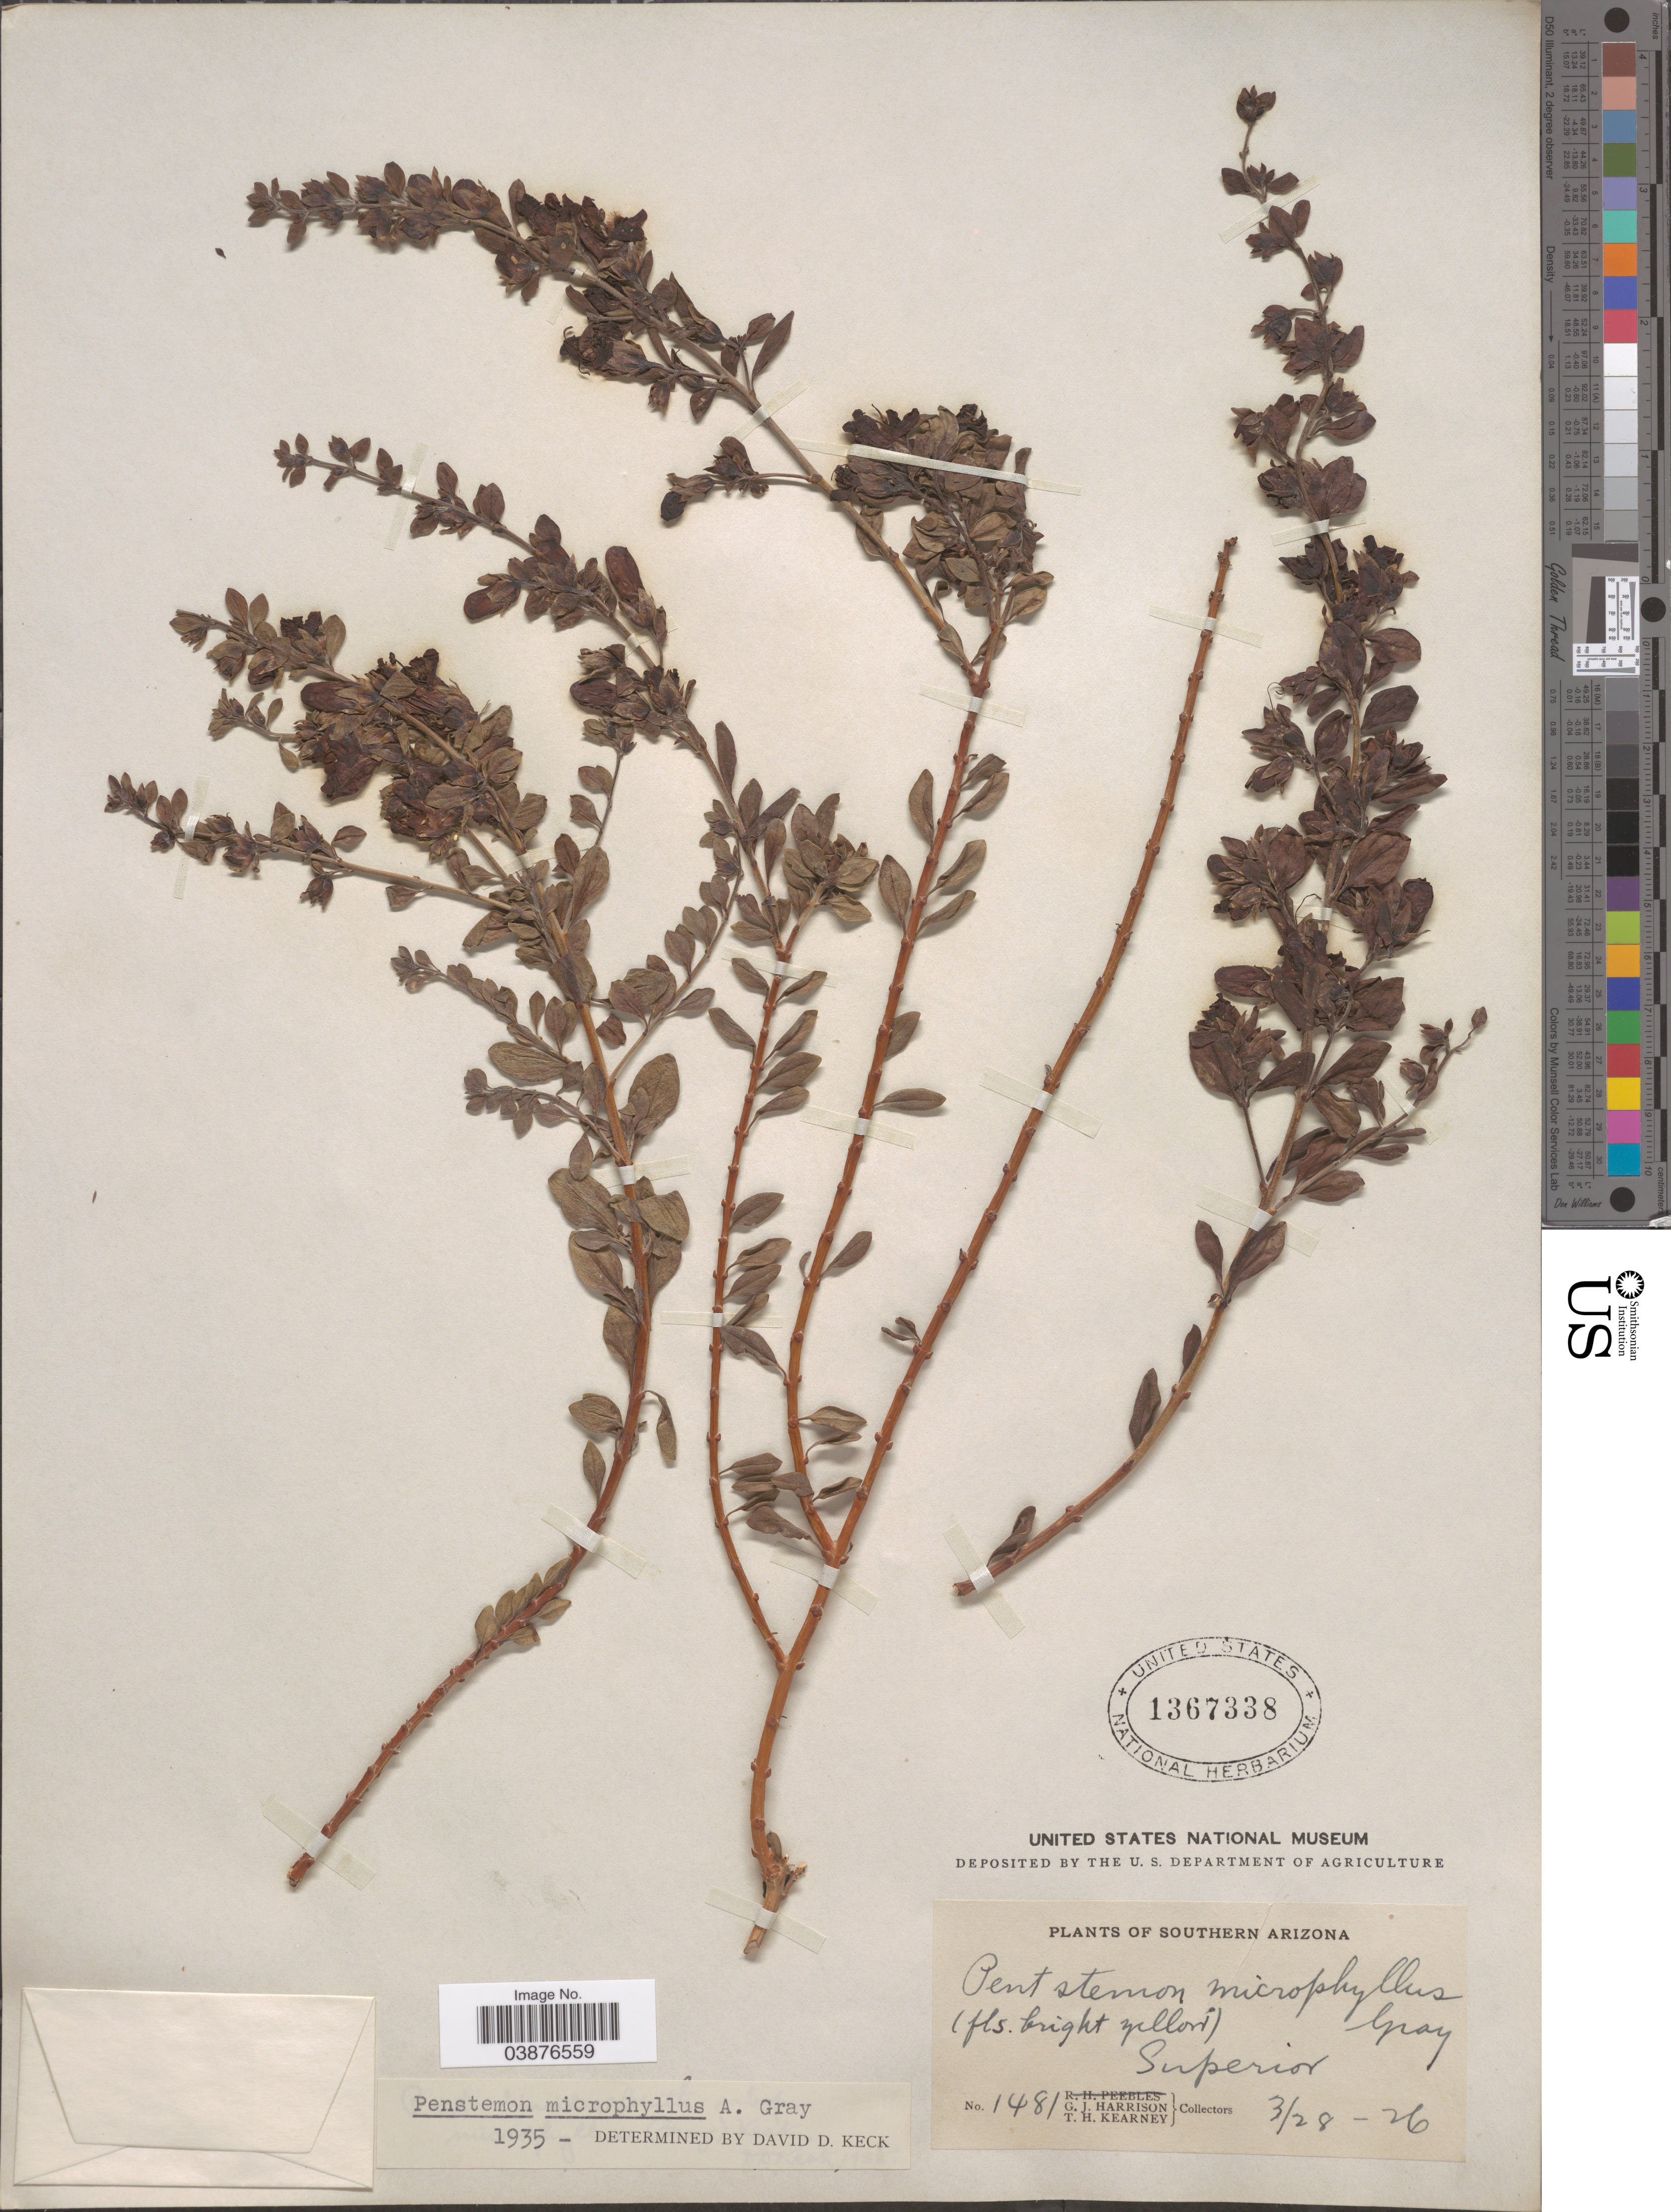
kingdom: Plantae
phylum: Tracheophyta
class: Magnoliopsida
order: Lamiales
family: Plantaginaceae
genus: Penstemon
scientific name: Penstemon microphyllus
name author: A. Gray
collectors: G. J. Harrison & T. H. Kearney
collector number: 148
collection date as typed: Transcribed d/m/y: 28/3/26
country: United States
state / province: Arizona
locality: Southern Arizona. Superior.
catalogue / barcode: US 1367338